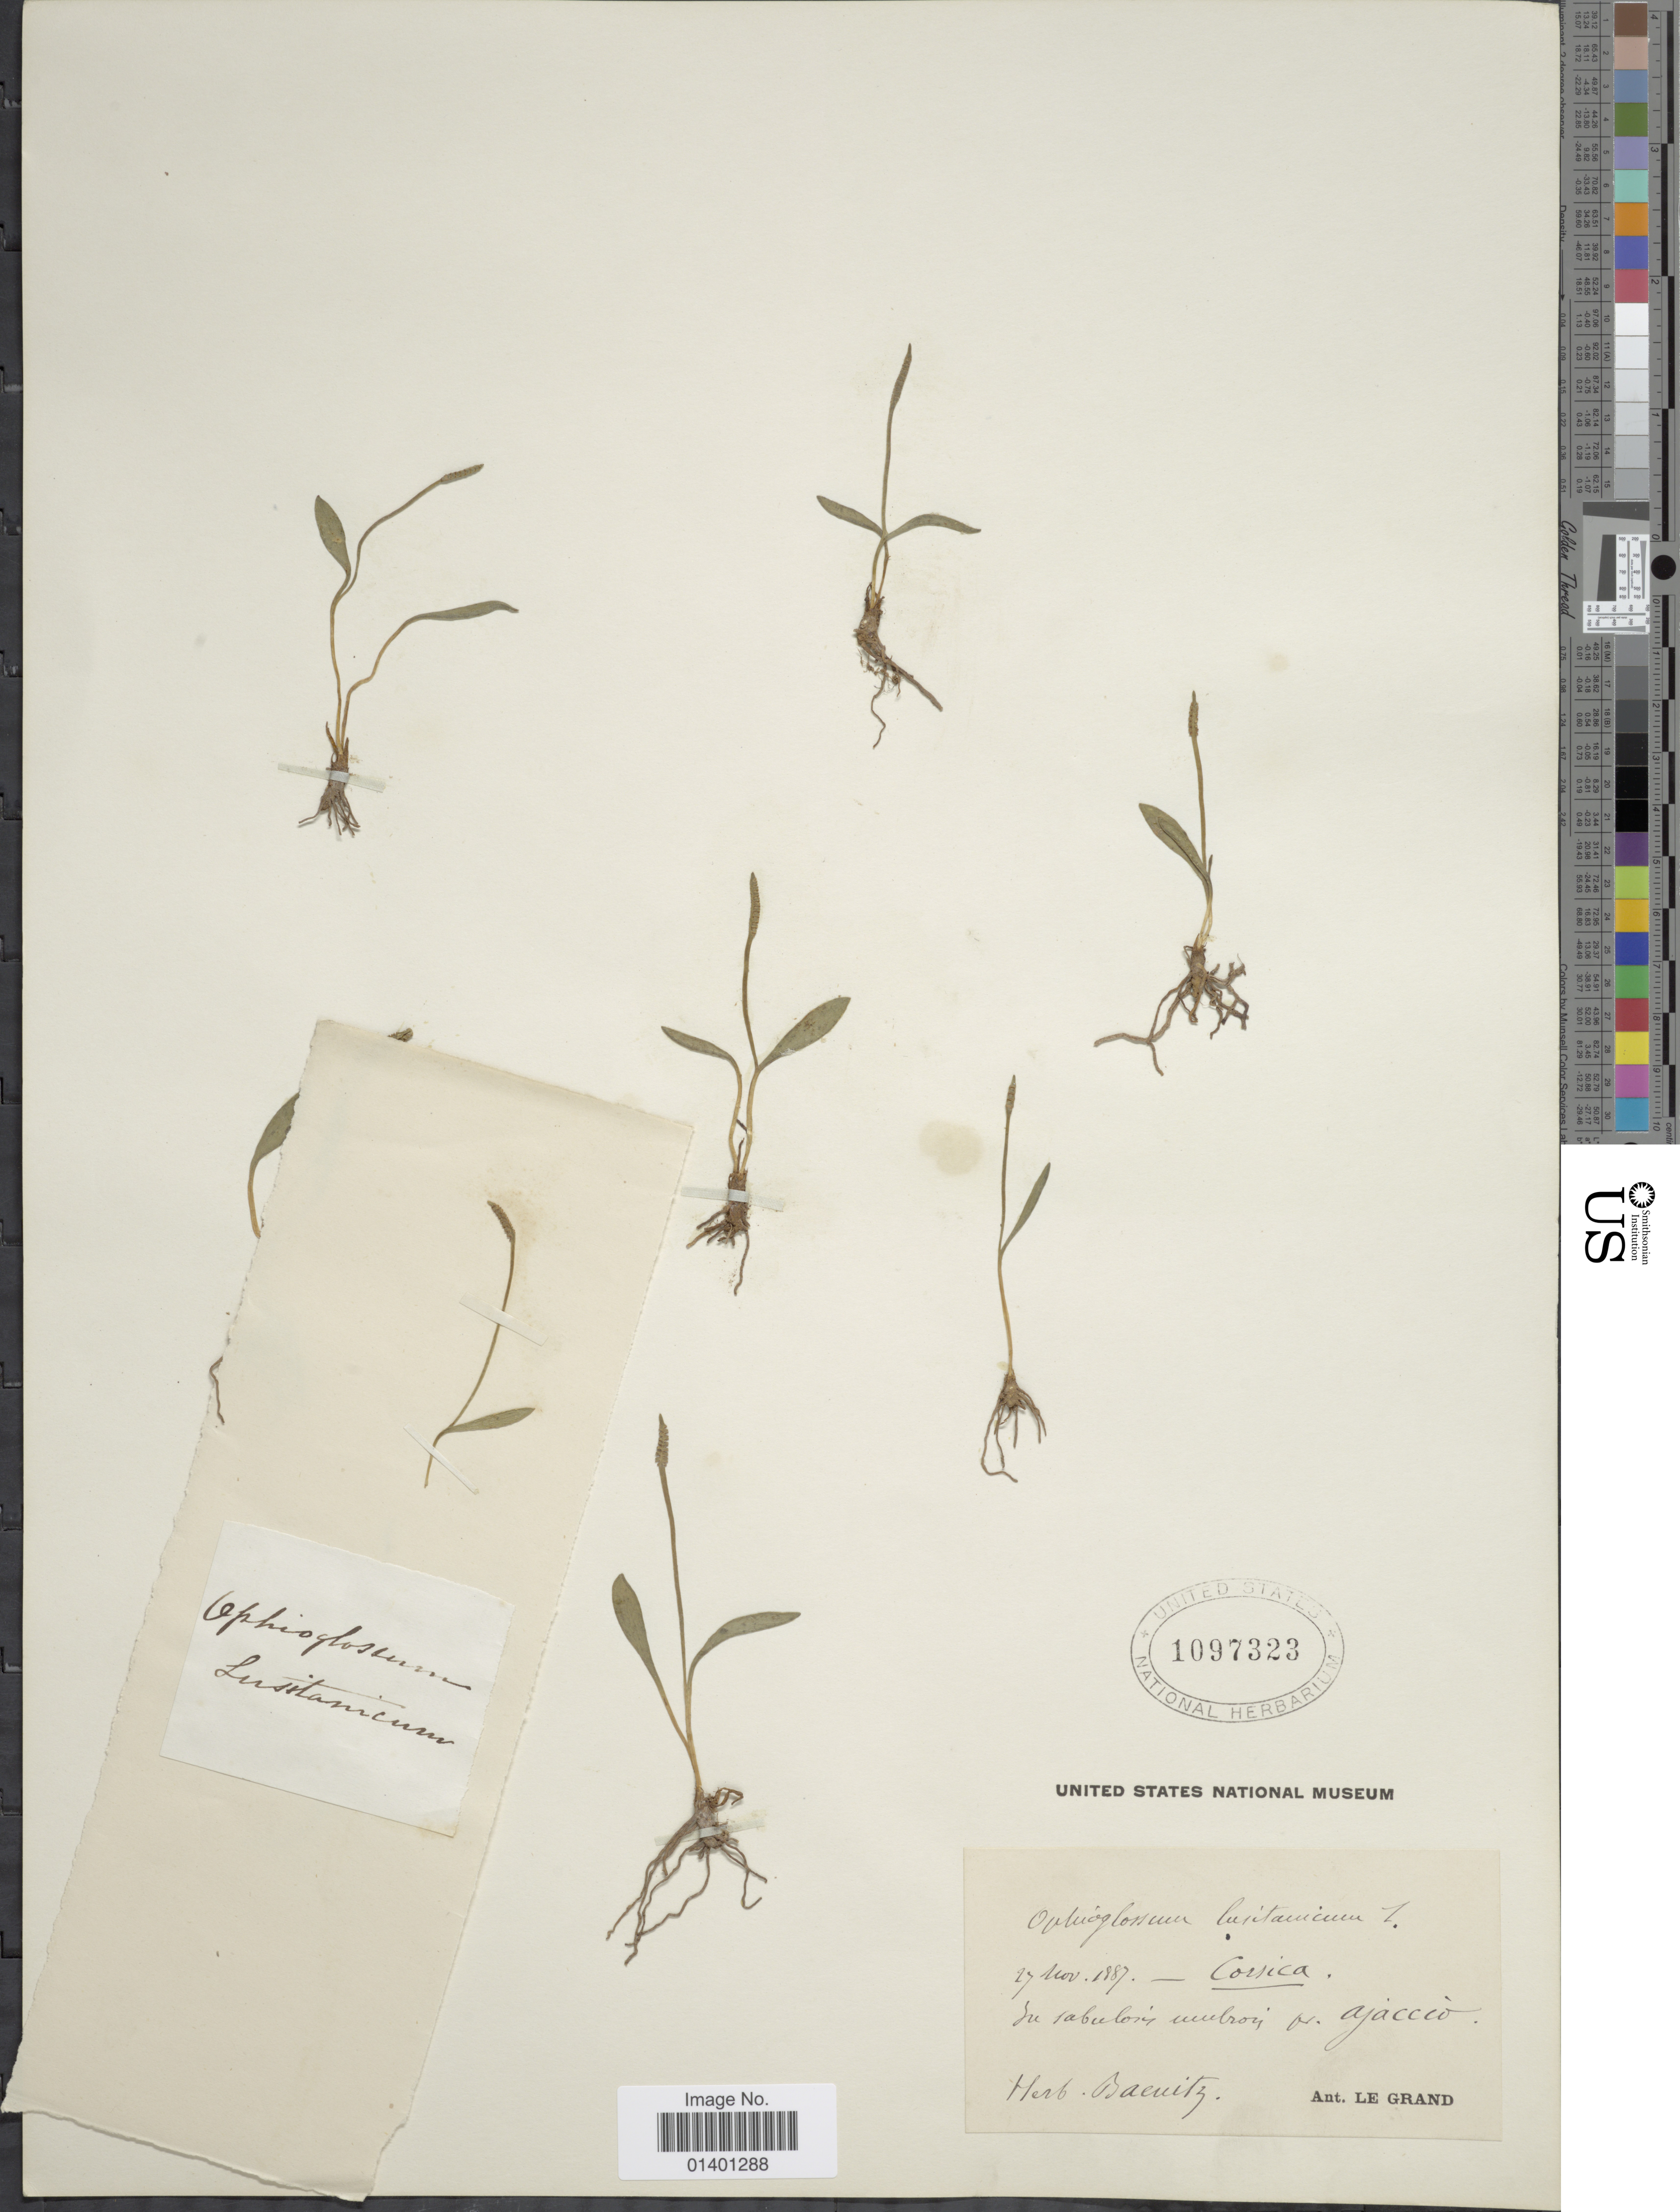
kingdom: Plantae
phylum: Tracheophyta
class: Polypodiopsida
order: Ophioglossales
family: Ophioglossaceae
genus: Ophioglossum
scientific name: Ophioglossum lusitanicum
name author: L.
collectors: A. Le Grand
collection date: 1887-11-27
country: France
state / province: Corsica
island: Corse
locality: Ajaccio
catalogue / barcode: US 1097323